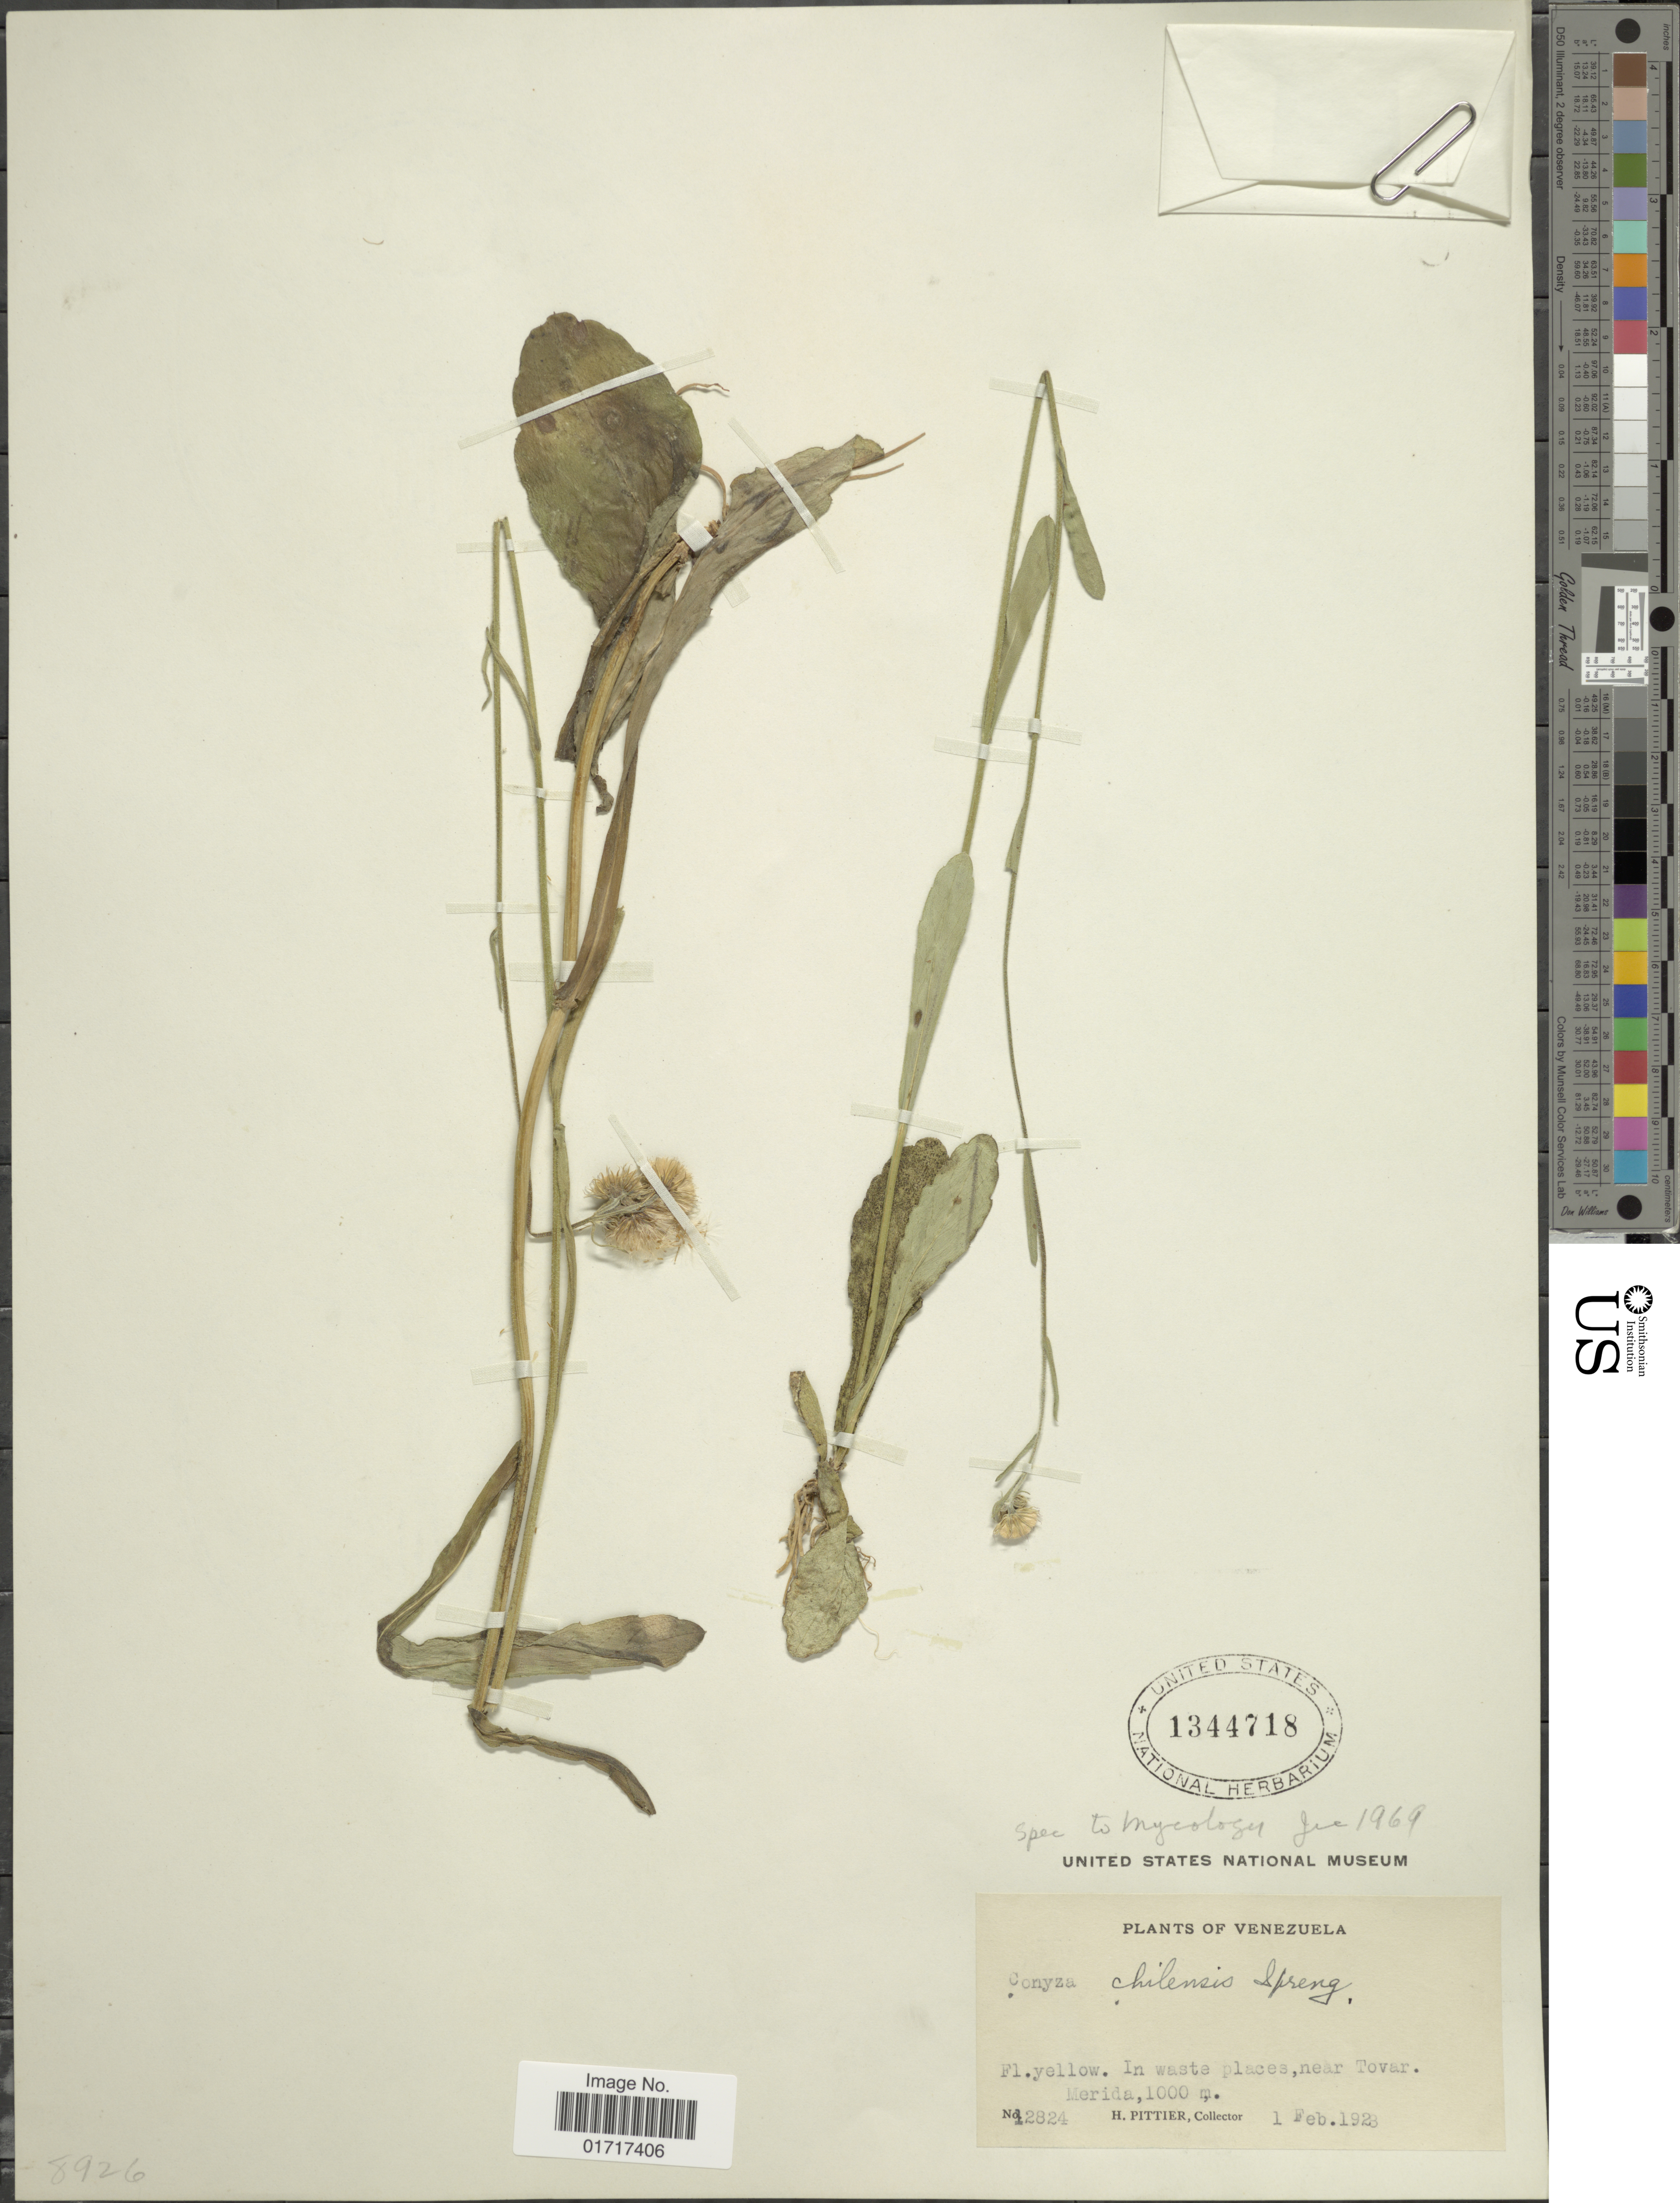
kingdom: Plantae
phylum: Tracheophyta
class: Magnoliopsida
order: Asterales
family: Asteraceae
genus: Conyza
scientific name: Conyza primulaefolia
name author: (Lam.) Cuatrec. & Lourteig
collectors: H. F. Pittier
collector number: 12824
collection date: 1923-02-01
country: Venezuela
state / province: Mérida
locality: In waste places near Tovar Merida.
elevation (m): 1000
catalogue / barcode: US 1344718